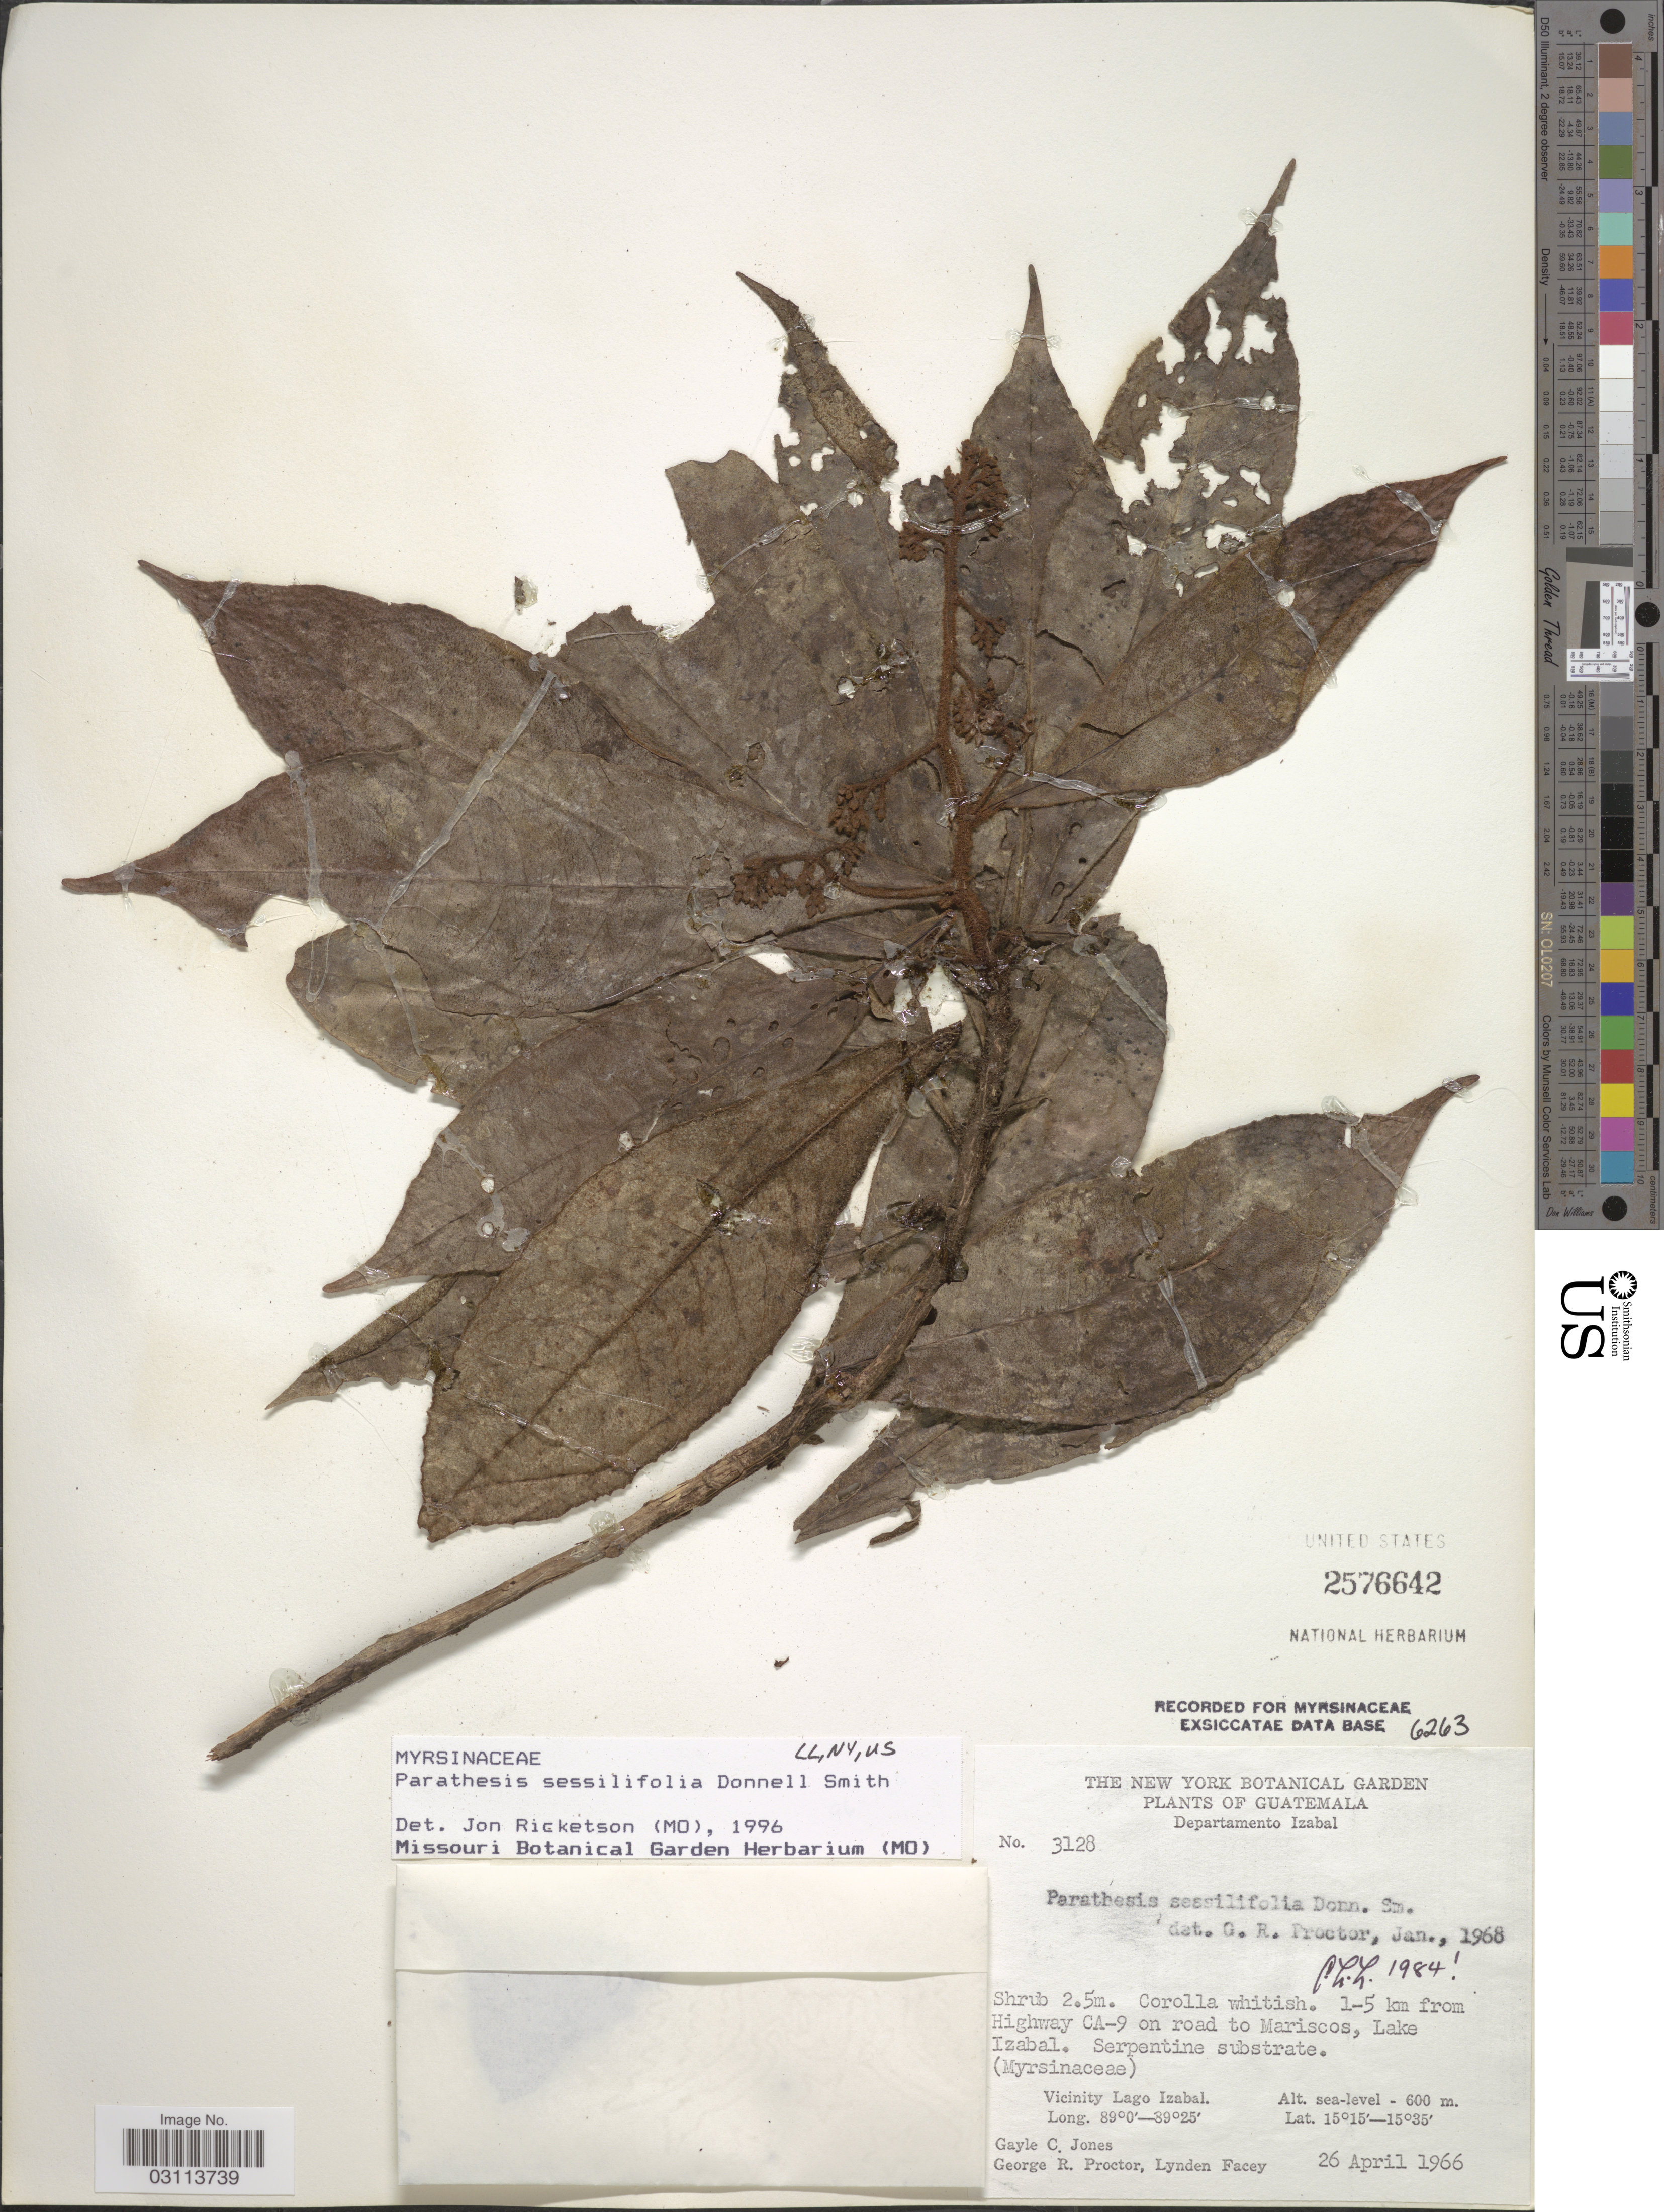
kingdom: Plantae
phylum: Tracheophyta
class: Magnoliopsida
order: Ericales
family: Primulaceae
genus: Parathesis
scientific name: Parathesis sessilifolia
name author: Donn. Sm.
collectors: G. C. Jones, G. R. Proctor & L. Facey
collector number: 3128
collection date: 1966-04-26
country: Guatemala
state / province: Izabal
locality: Departamento Izabal. 1-5 km from Highway CA-9 on road to Mariscos, Lake Izabal.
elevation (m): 0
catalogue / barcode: US 2576642